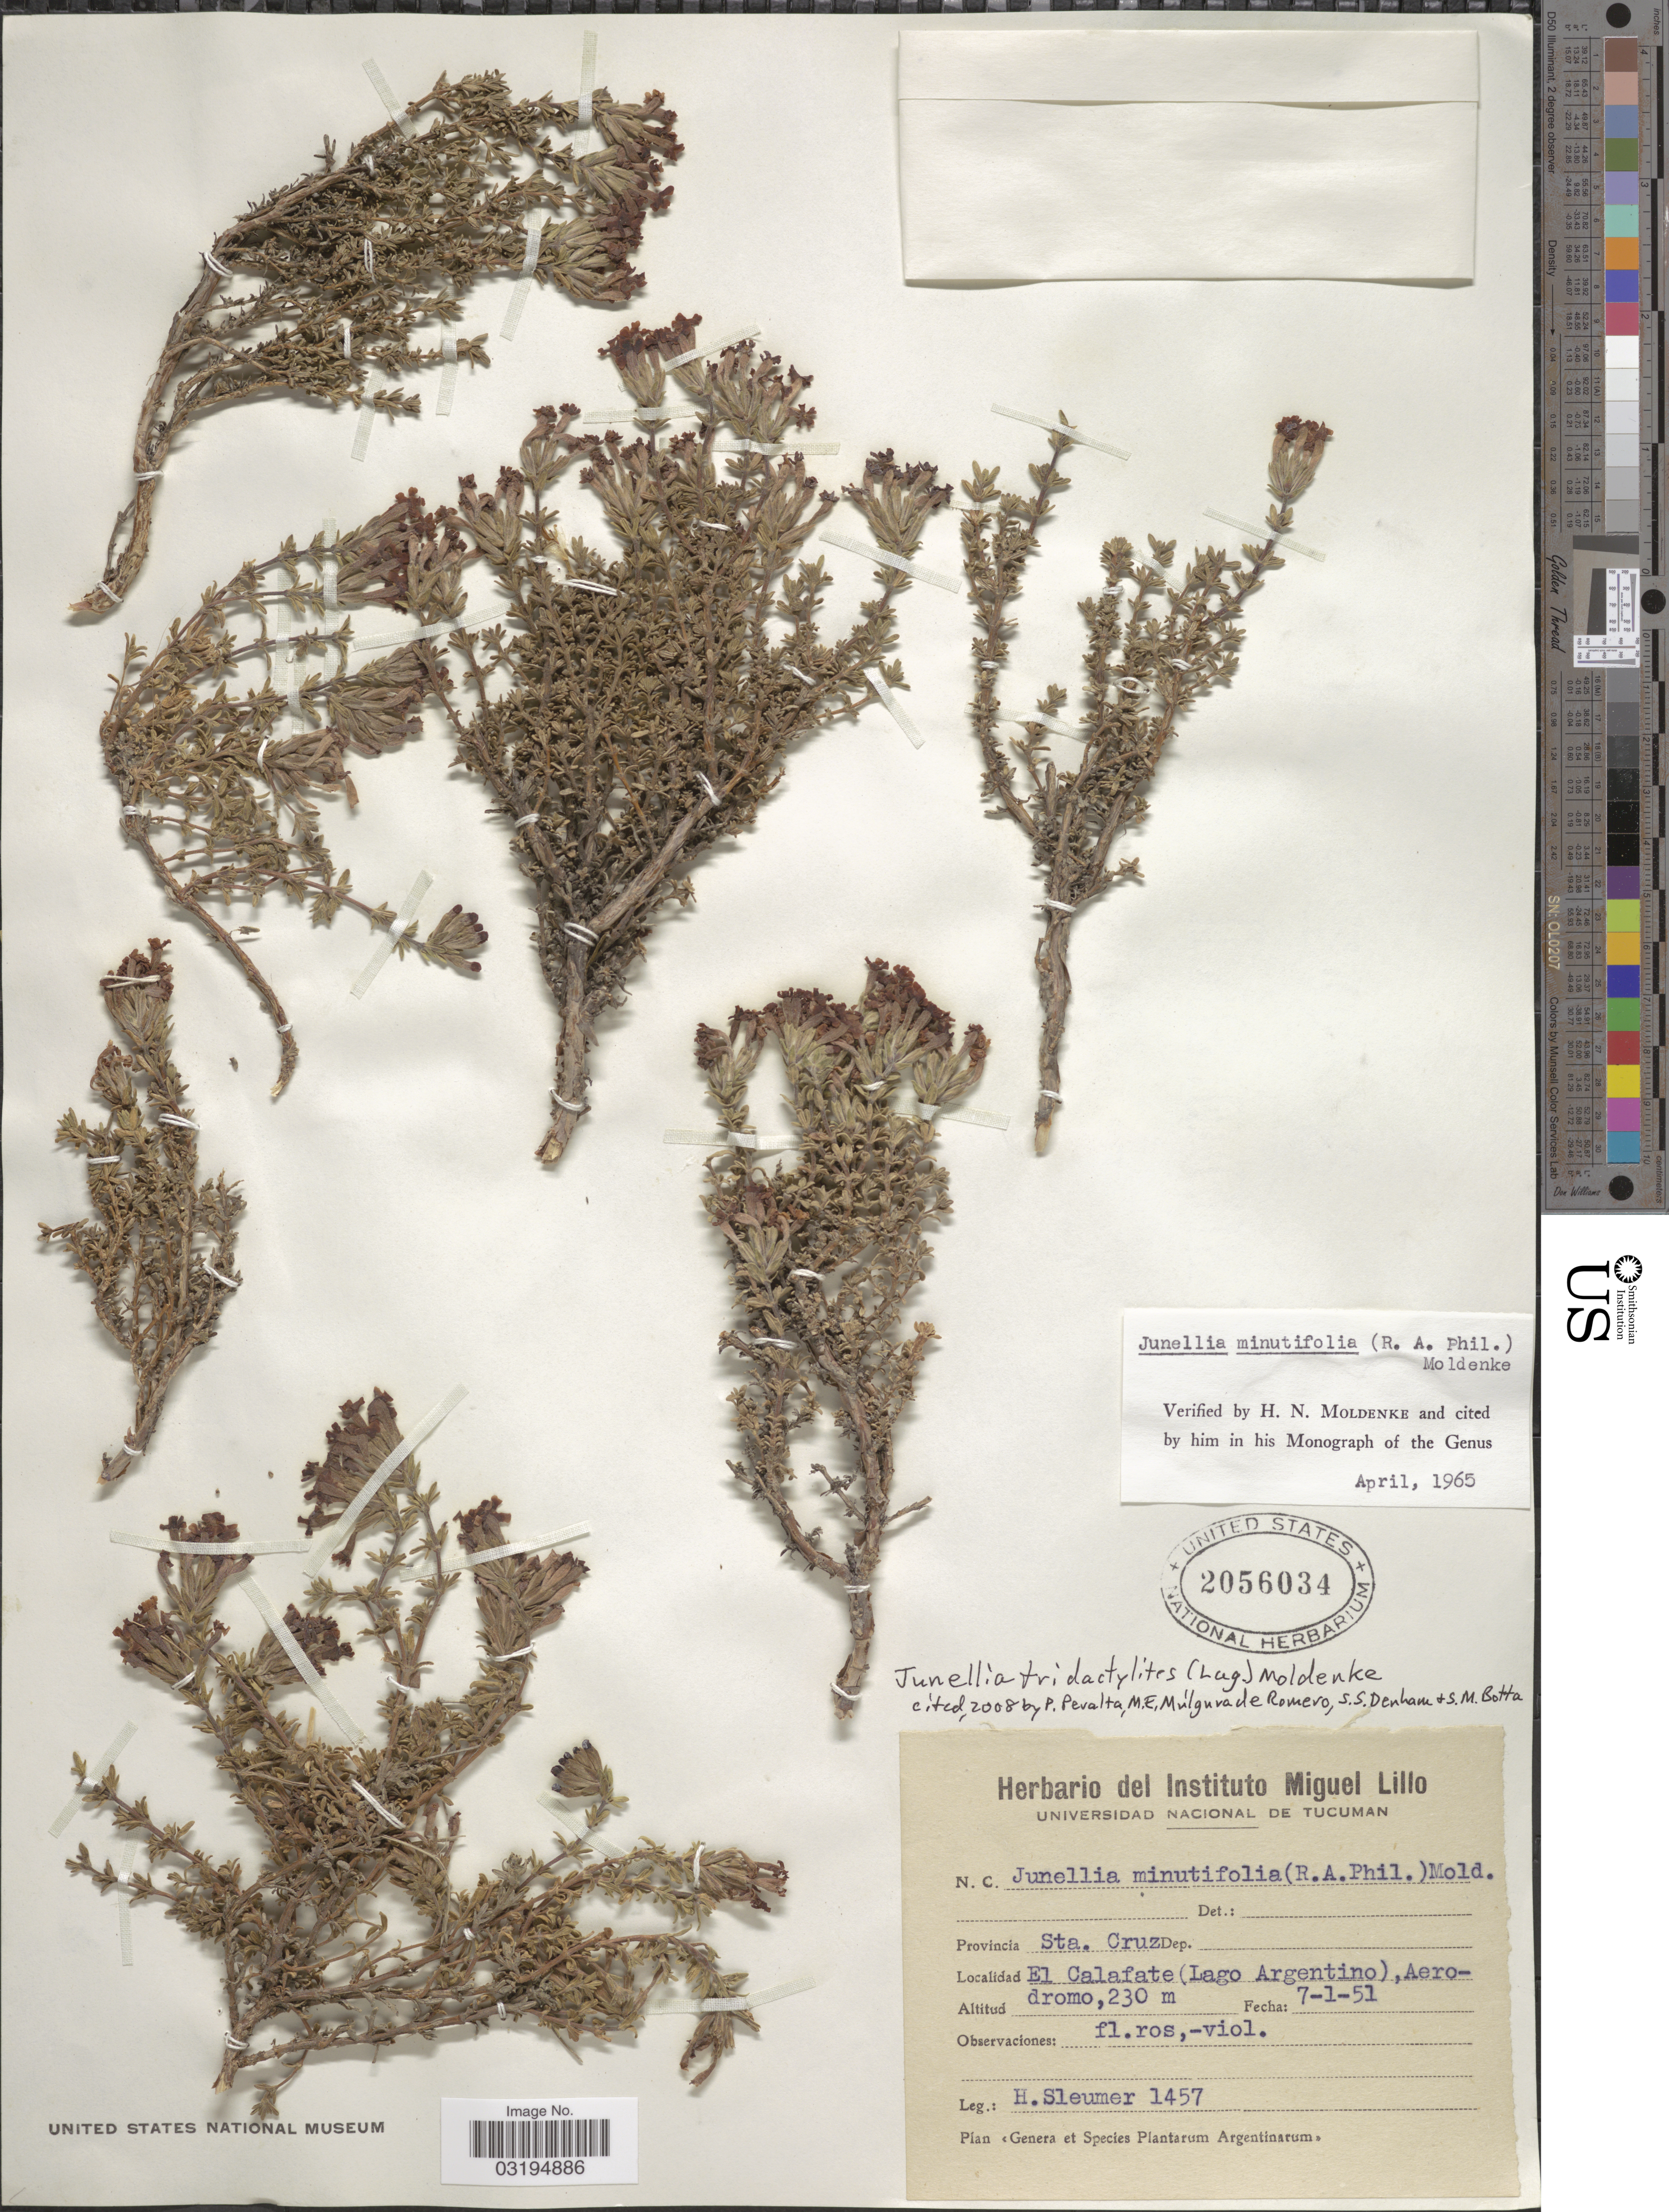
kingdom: Plantae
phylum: Tracheophyta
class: Magnoliopsida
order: Lamiales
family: Verbenaceae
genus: Junellia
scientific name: Junellia tridactylites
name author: (Lag.) Moldenke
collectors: H. O. Sleumer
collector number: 1457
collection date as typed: Transcribed d/m/y: 7/1/51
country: Argentina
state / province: Santa Cruz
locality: El Calafate (Lago Argentino), Aerodromo.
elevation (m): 230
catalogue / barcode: US 2056034